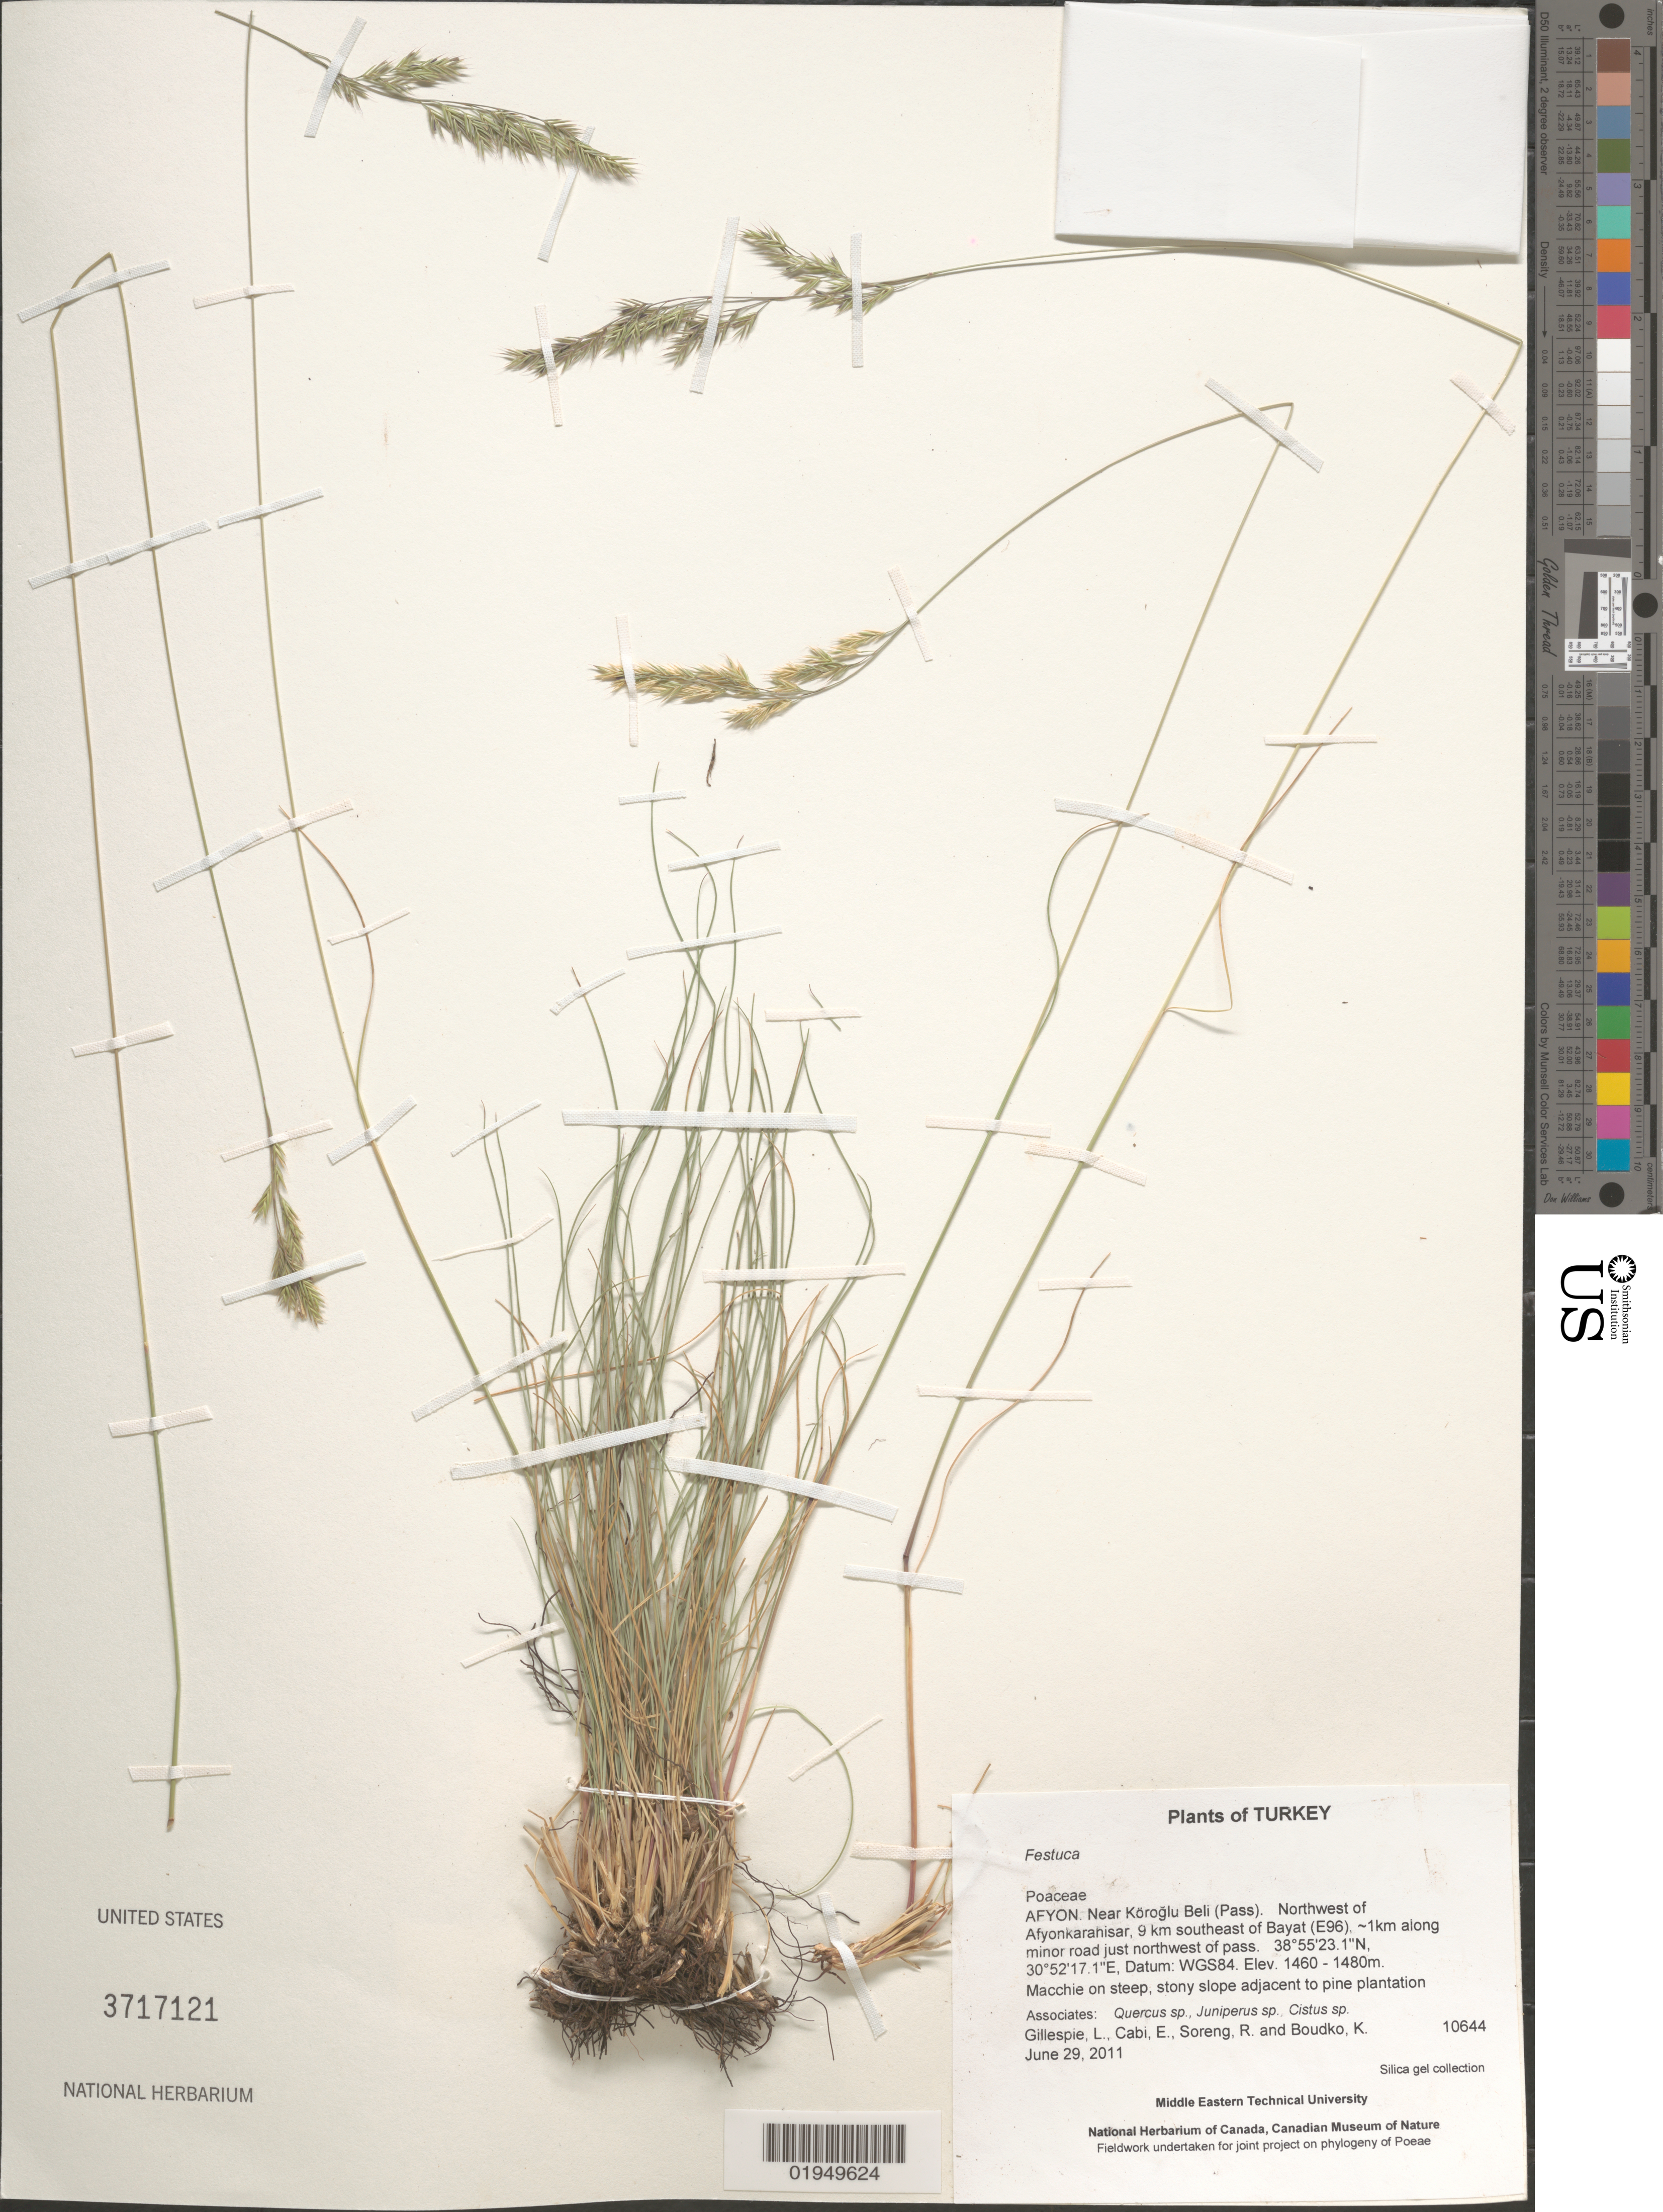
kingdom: Plantae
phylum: Tracheophyta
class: Liliopsida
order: Poales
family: Poaceae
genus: Festuca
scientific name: Festuca sp.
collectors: L. J. Gillespie, E. Cabi, R. J. Soreng & K. Boudko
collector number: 10644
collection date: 2011-06-29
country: Turkey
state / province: Afyonkarahisar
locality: Near Köroglu Beli (Pass). Northwest of Afyonkarahisar, 9 km southeast of Bayat (E96), ~1km along minor road just northwest of pass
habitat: Macchie on steep, stony slope adjacent to pine plantation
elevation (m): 1460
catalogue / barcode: US 3717121